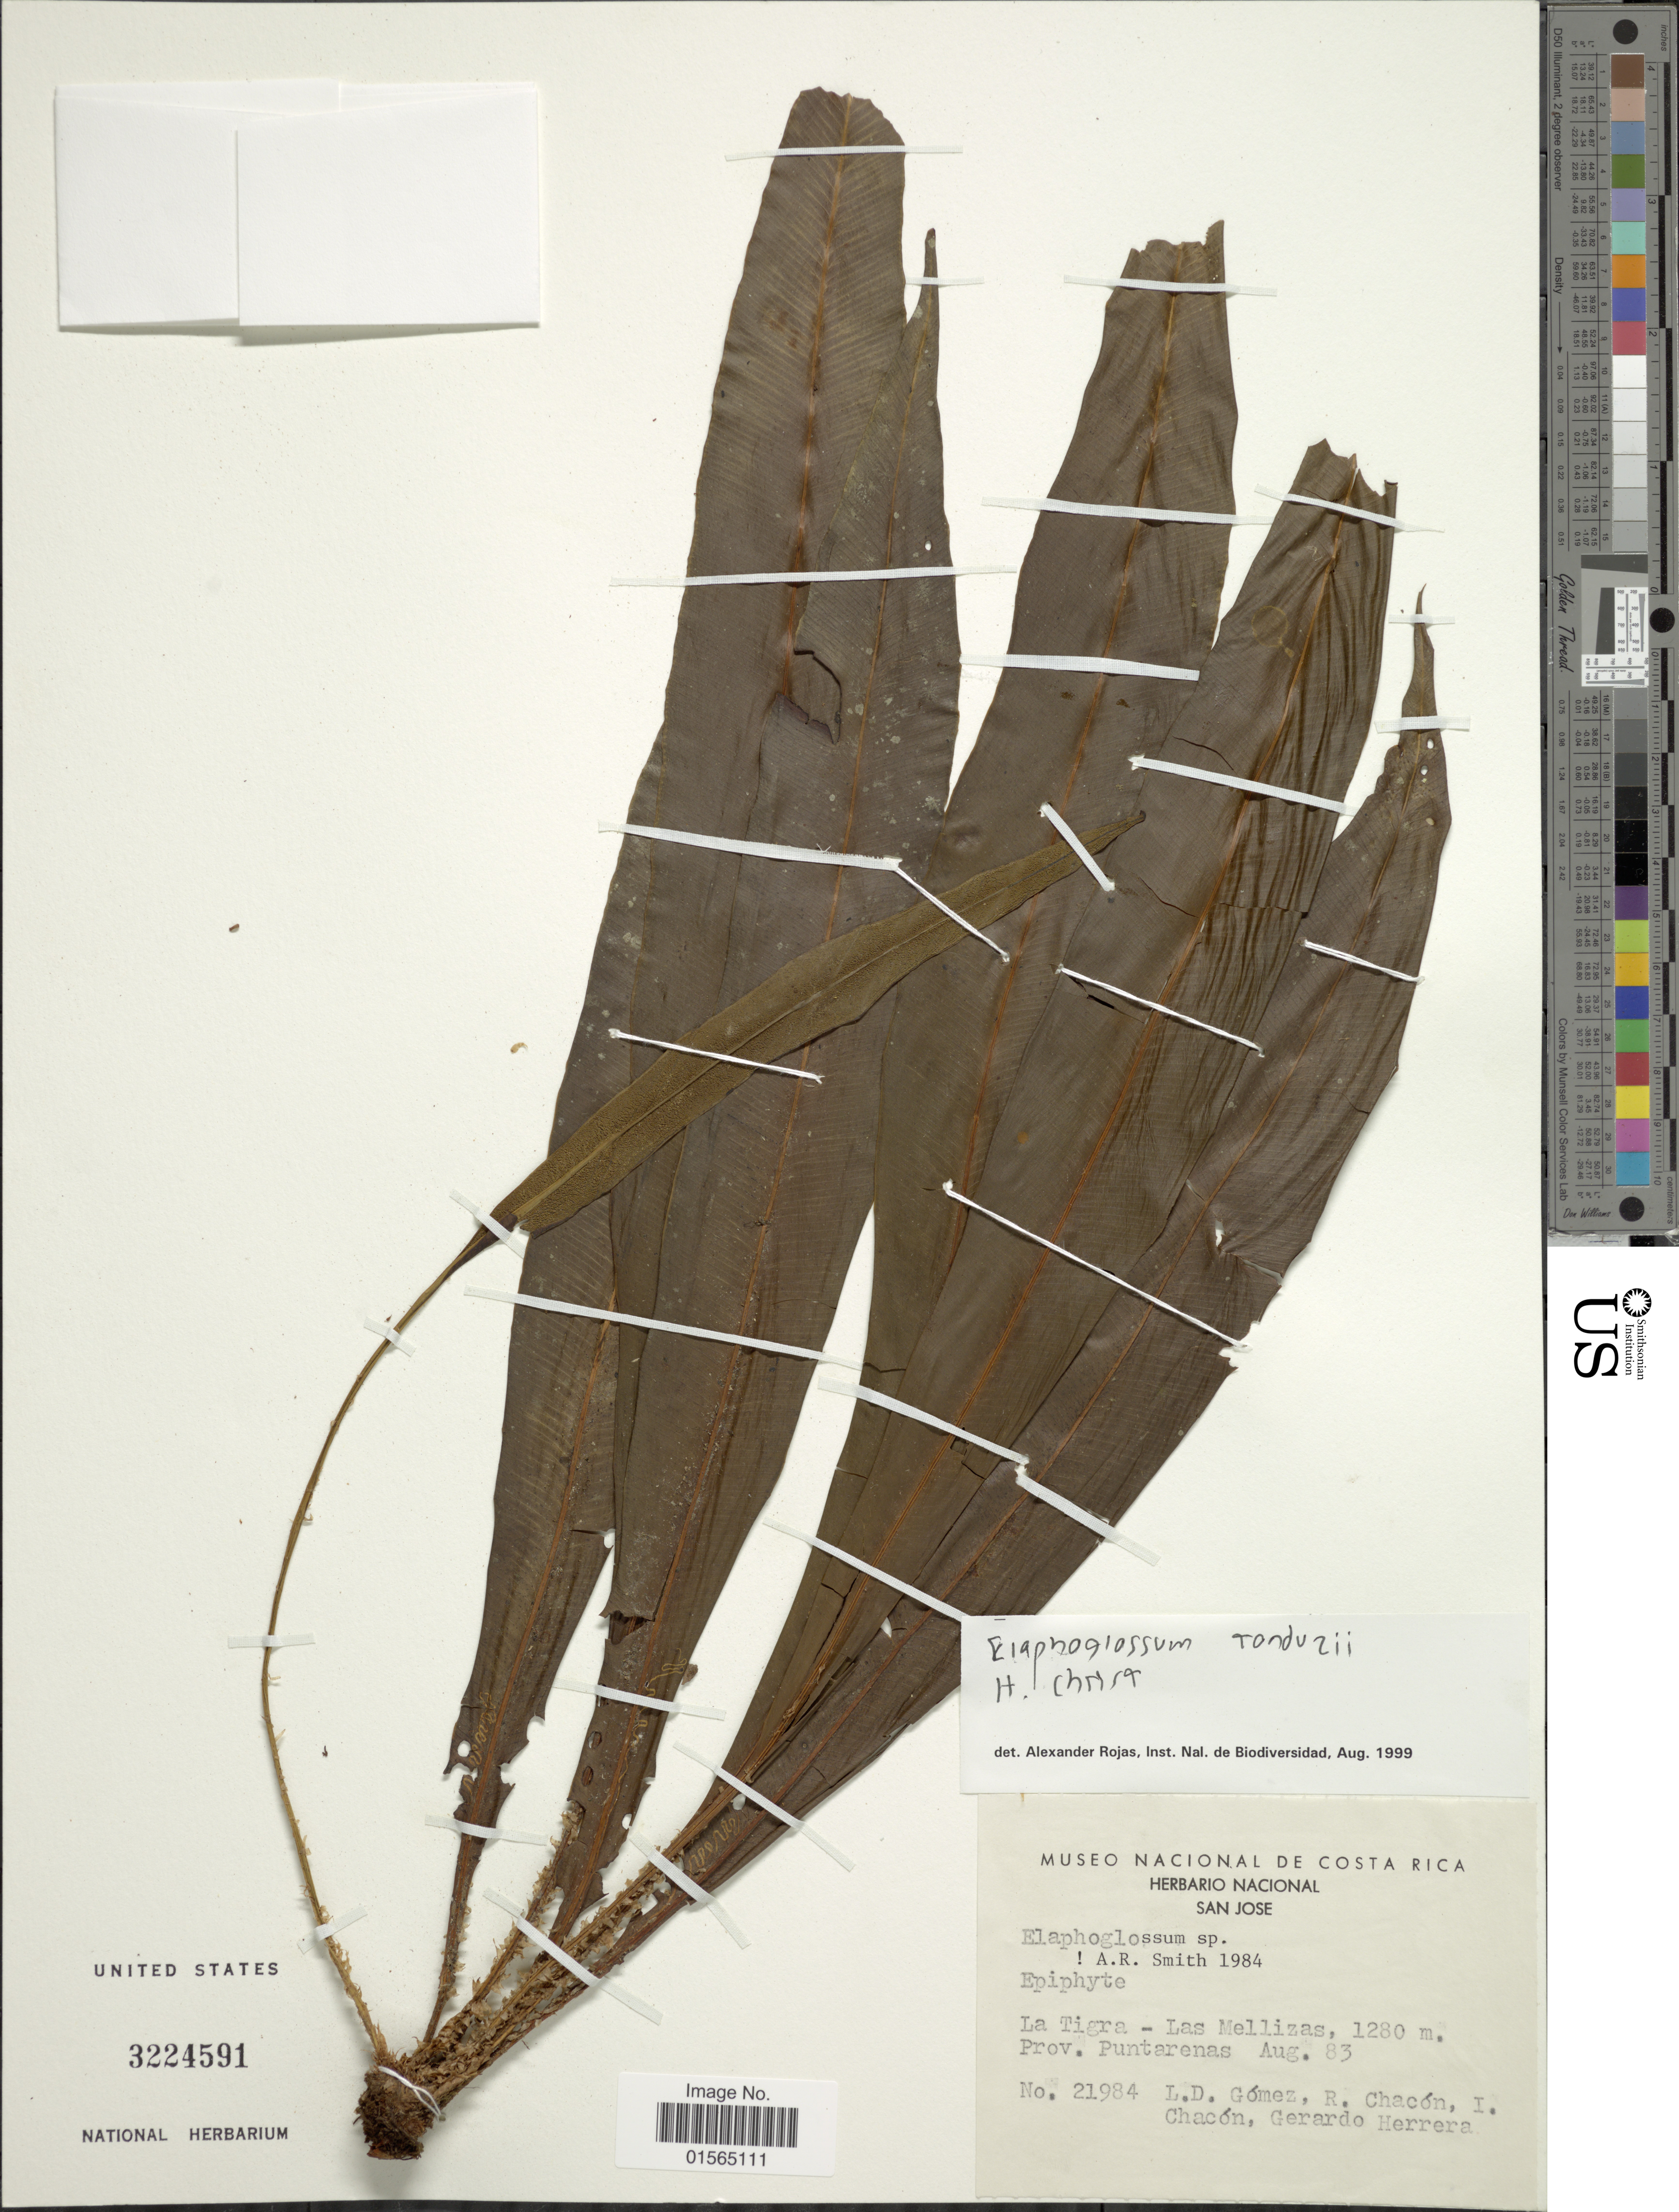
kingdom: Plantae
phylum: Tracheophyta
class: Polypodiopsida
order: Polypodiales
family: Dryopteridaceae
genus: Elaphoglossum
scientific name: Elaphoglossum tonduzii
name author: Christ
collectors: L. Gomez, R. Chacon, I. Chacon & G. Herrera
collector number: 21984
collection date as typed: Transcribed d/m/y: /8/83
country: Costa Rica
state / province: Puntarenas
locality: La Tigra - La Mellizas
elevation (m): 1280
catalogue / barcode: US 3224591